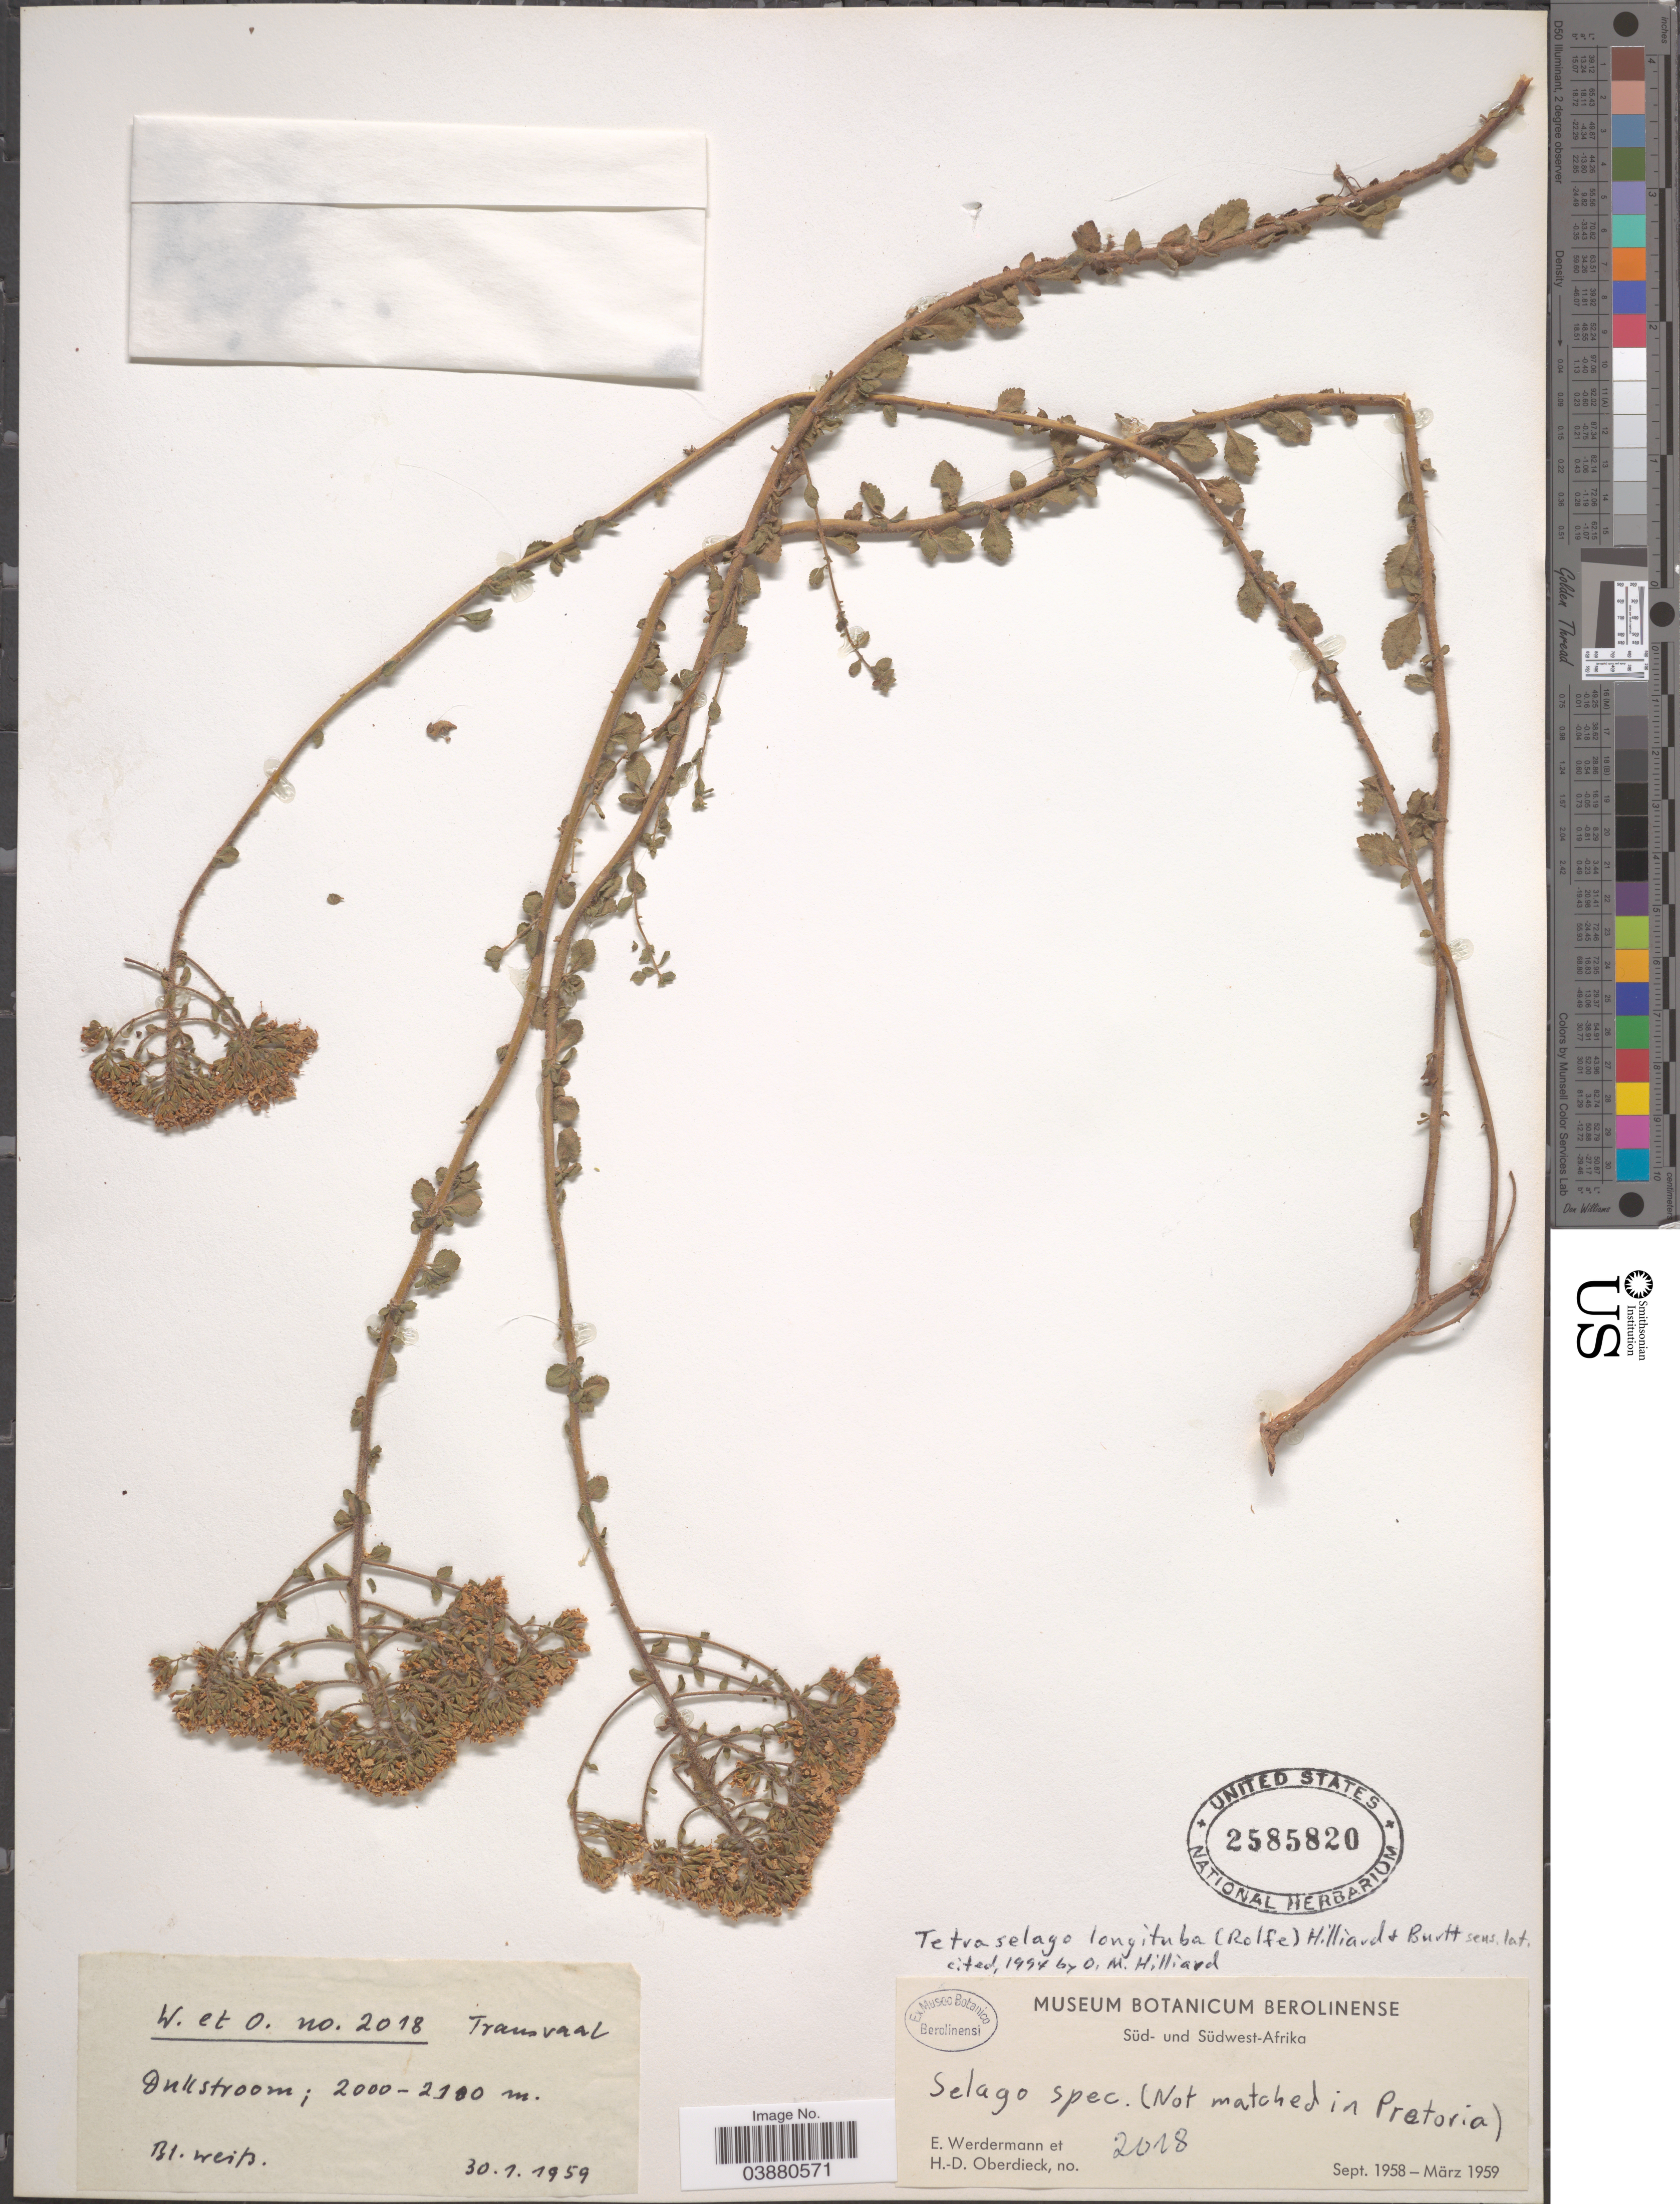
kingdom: Plantae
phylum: Tracheophyta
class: Magnoliopsida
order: Lamiales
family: Scrophulariaceae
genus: Tetraselago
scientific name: Tetraselago longituba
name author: (Rolfe) Hilliard & B.L. Burtt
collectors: E. Werdermann & H. Oberdieck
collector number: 2018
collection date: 1959-01-30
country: South Africa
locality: Transvaal. Dullstroom. Süd- und Südwest-Afrika.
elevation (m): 2000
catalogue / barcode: US 2585820